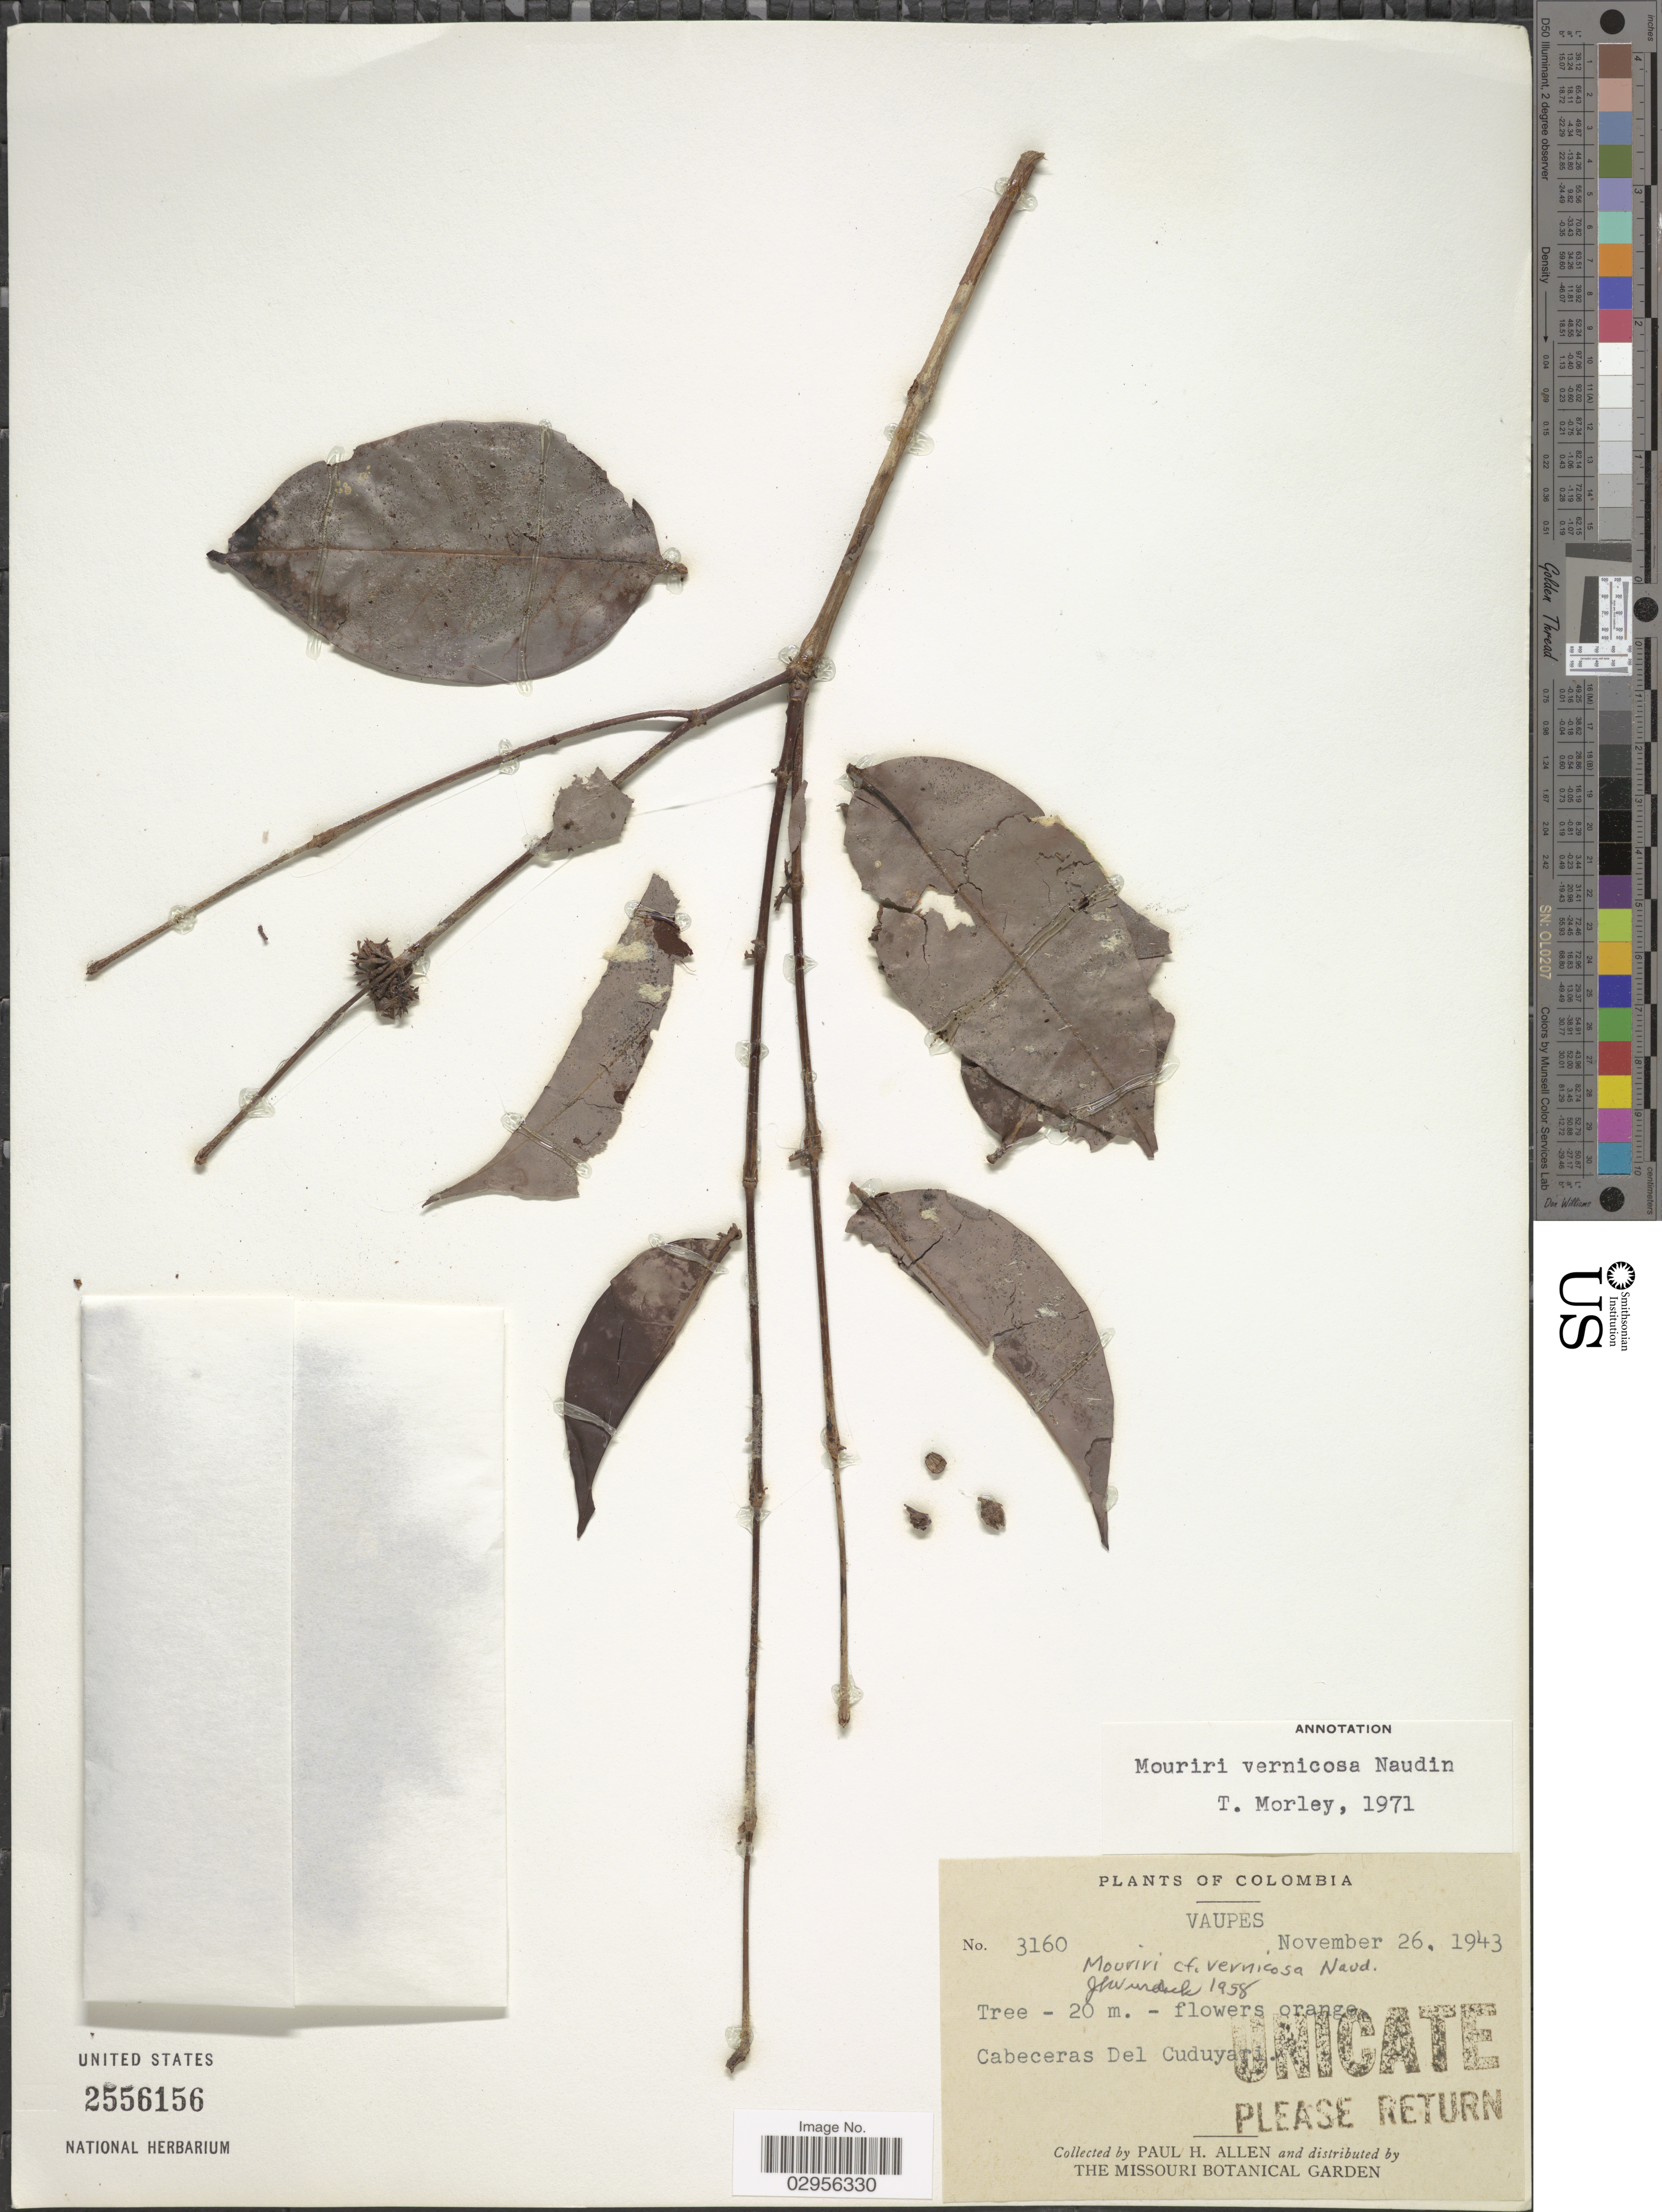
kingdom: Plantae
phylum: Tracheophyta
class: Magnoliopsida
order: Myrtales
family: Melastomataceae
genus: Mouriri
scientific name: Mouriri vernicosa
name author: Naudin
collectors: P. H. Allen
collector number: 3160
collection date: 1943-11-26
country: Colombia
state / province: Vaupés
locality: Cabeceras Del Cuduyari.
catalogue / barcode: US 2556156